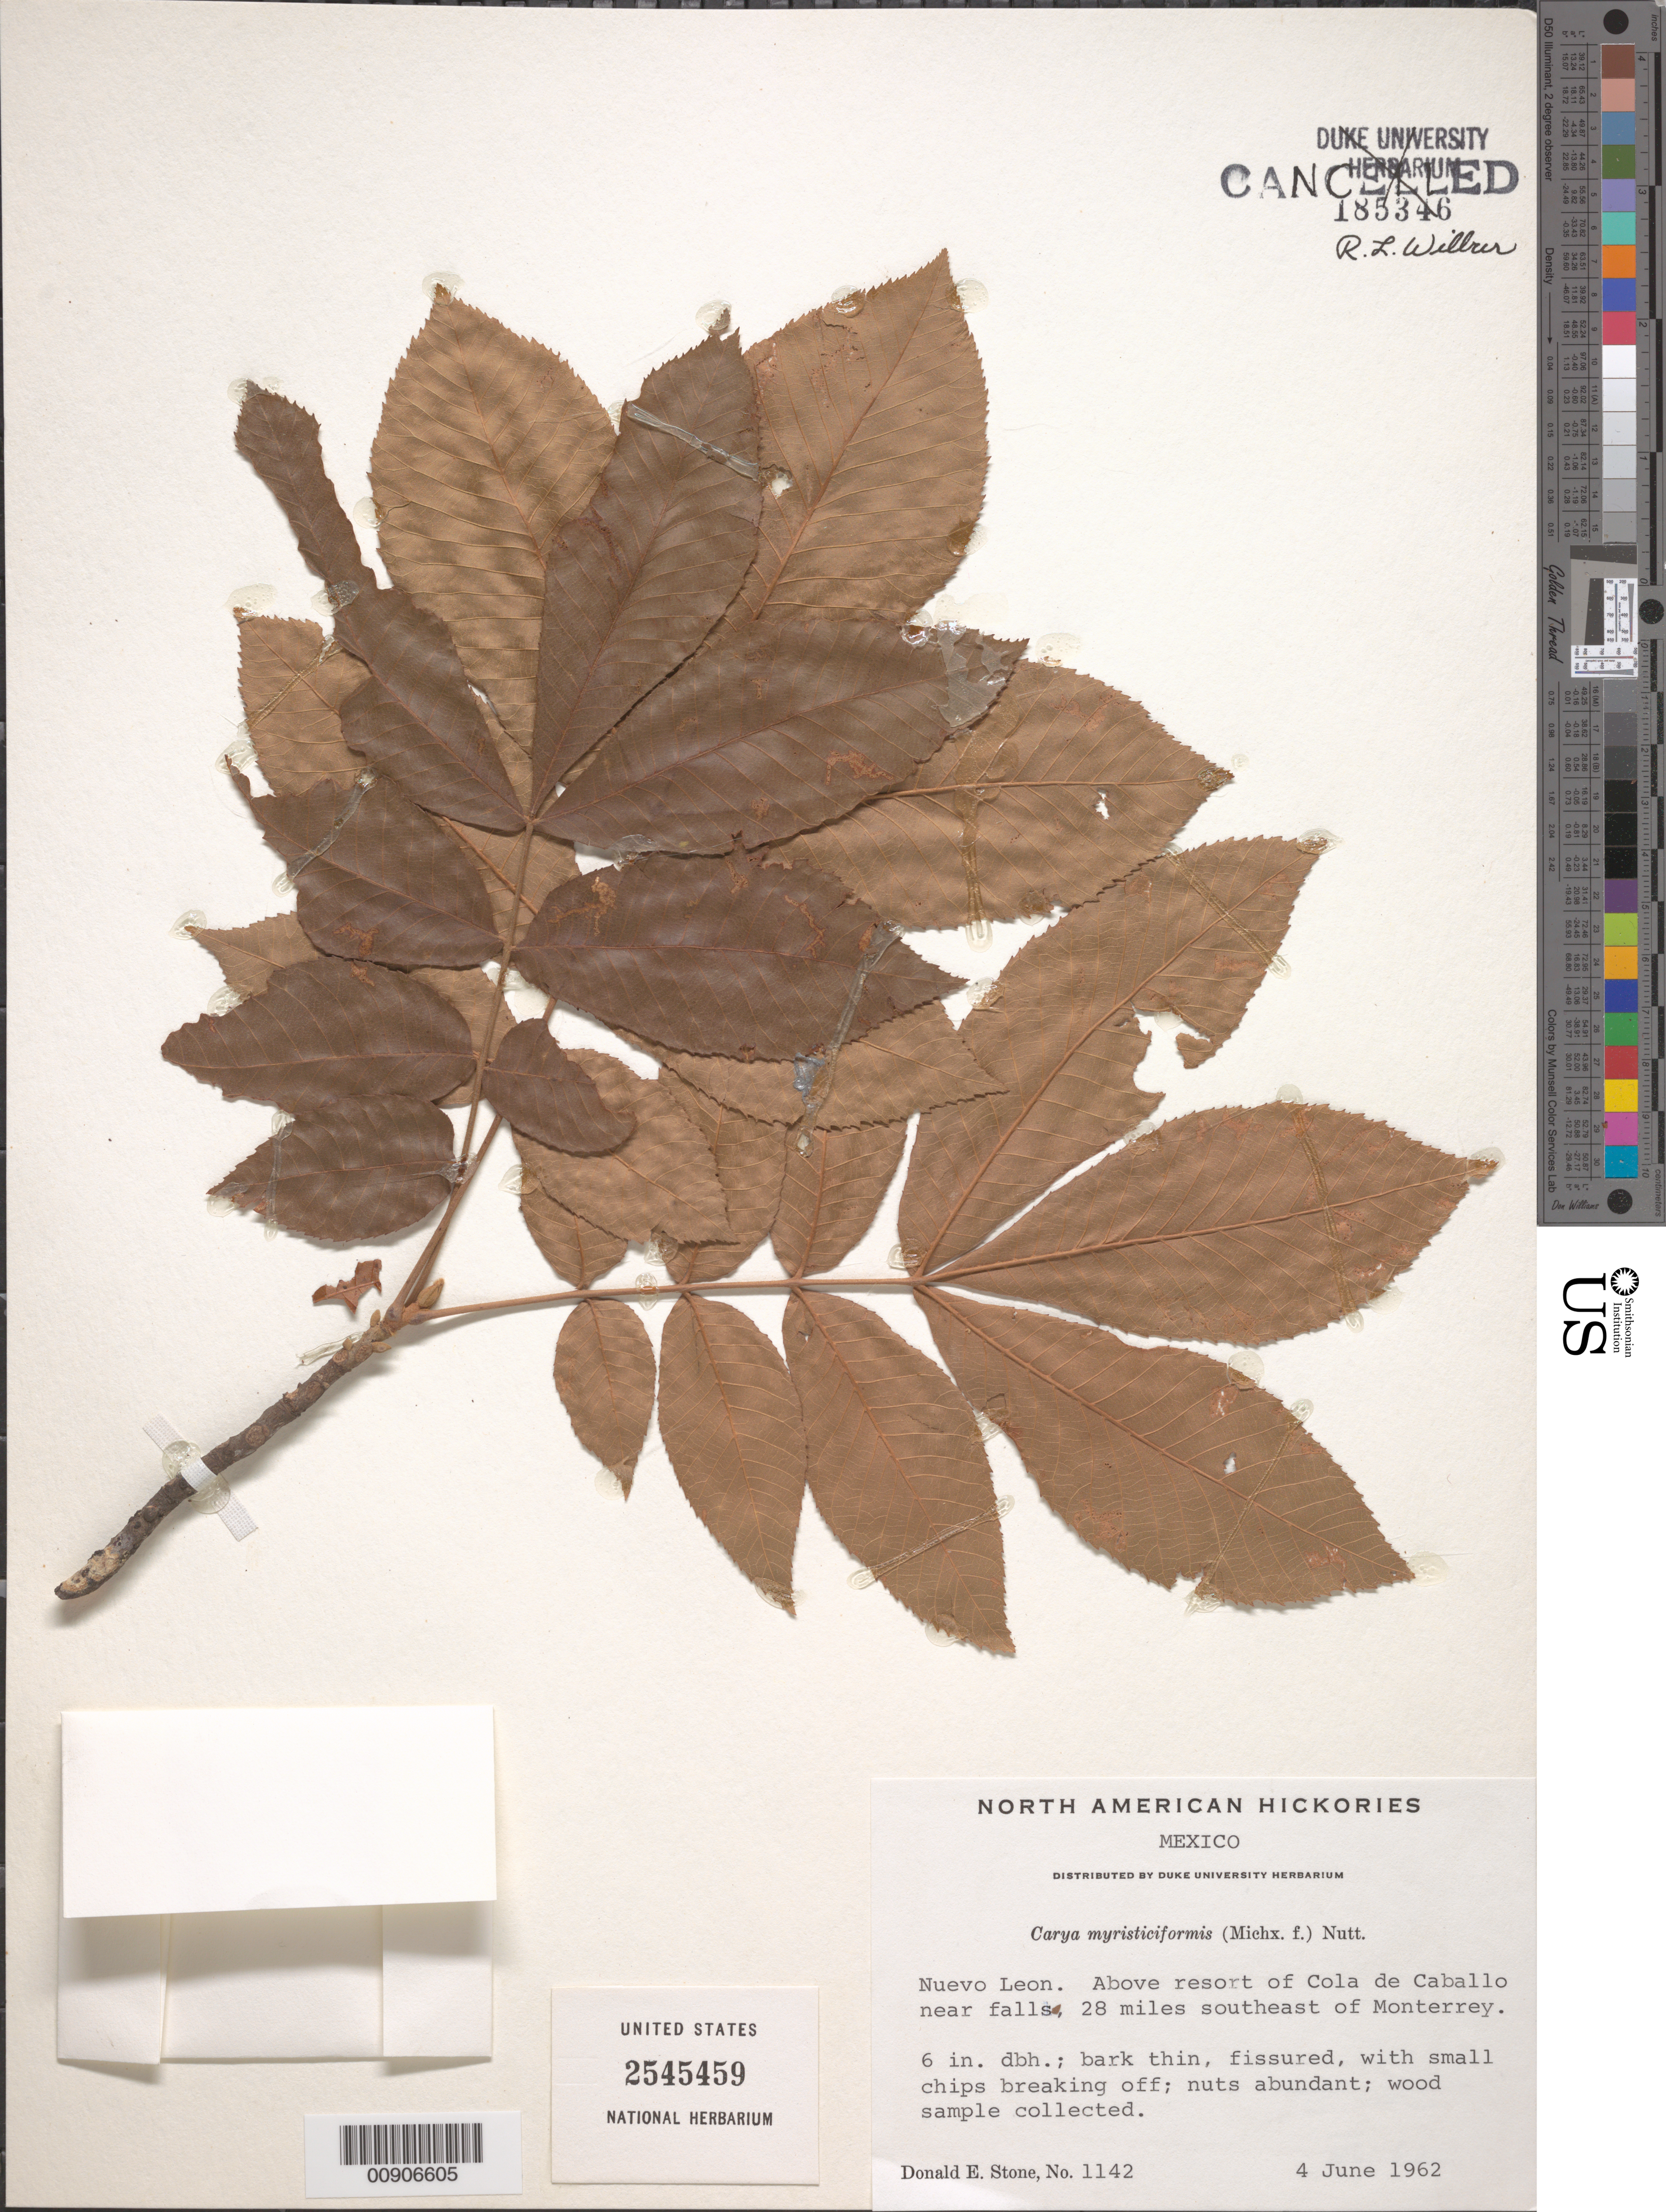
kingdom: Plantae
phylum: Tracheophyta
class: Magnoliopsida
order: Fagales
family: Juglandaceae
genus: Carya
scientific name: Carya myristiciformis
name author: (F. Michx.) Nutt.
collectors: D. E. Stone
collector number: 1142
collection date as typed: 04 Jun 1962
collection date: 1962-06-04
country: Mexico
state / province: Nuevo León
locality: Nuevo León. Above resort of Cola de Caballo near falls, 28 miles southeast of Monterrey.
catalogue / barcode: US 2545459